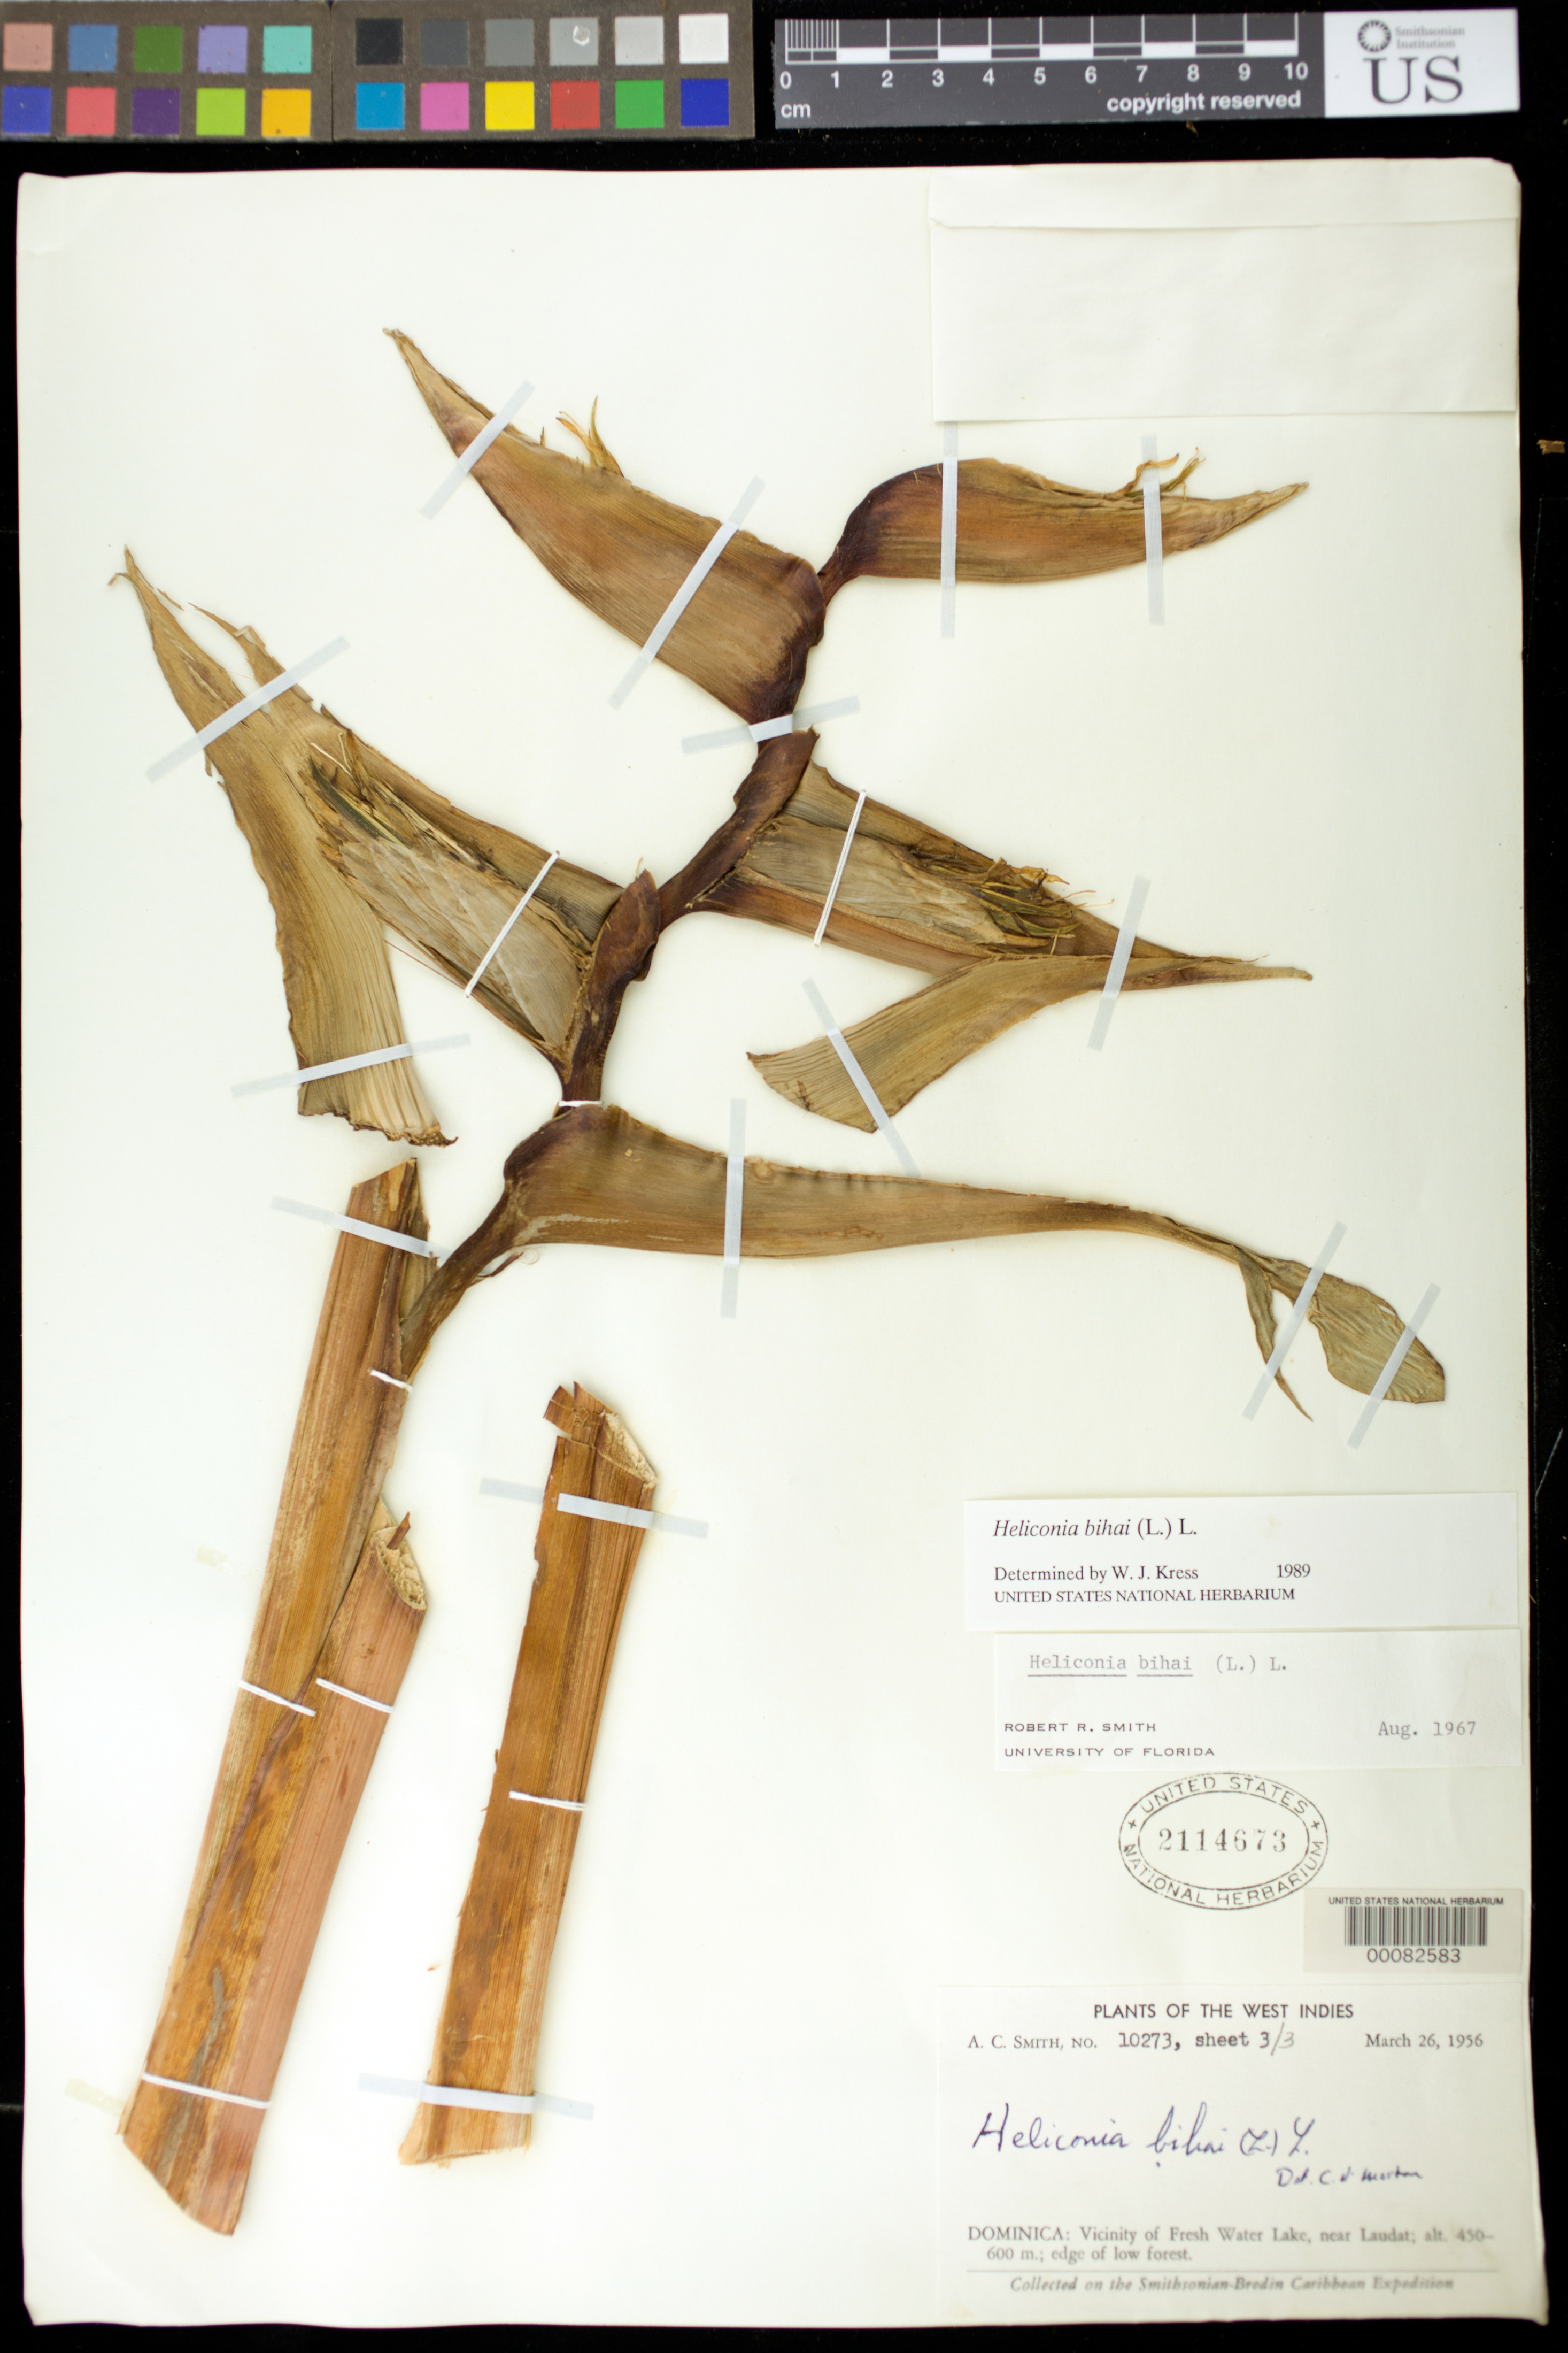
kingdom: Plantae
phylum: Tracheophyta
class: Liliopsida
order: Zingiberales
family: Heliconiaceae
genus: Heliconia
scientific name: Heliconia bihai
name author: (L.) L.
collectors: A. C. Smith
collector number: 10273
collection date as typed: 26 Mar 1956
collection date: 1956-03-26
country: Dominica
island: Dominica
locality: Vicinity of fresh water lake, near laudat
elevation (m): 450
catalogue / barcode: US 2114673